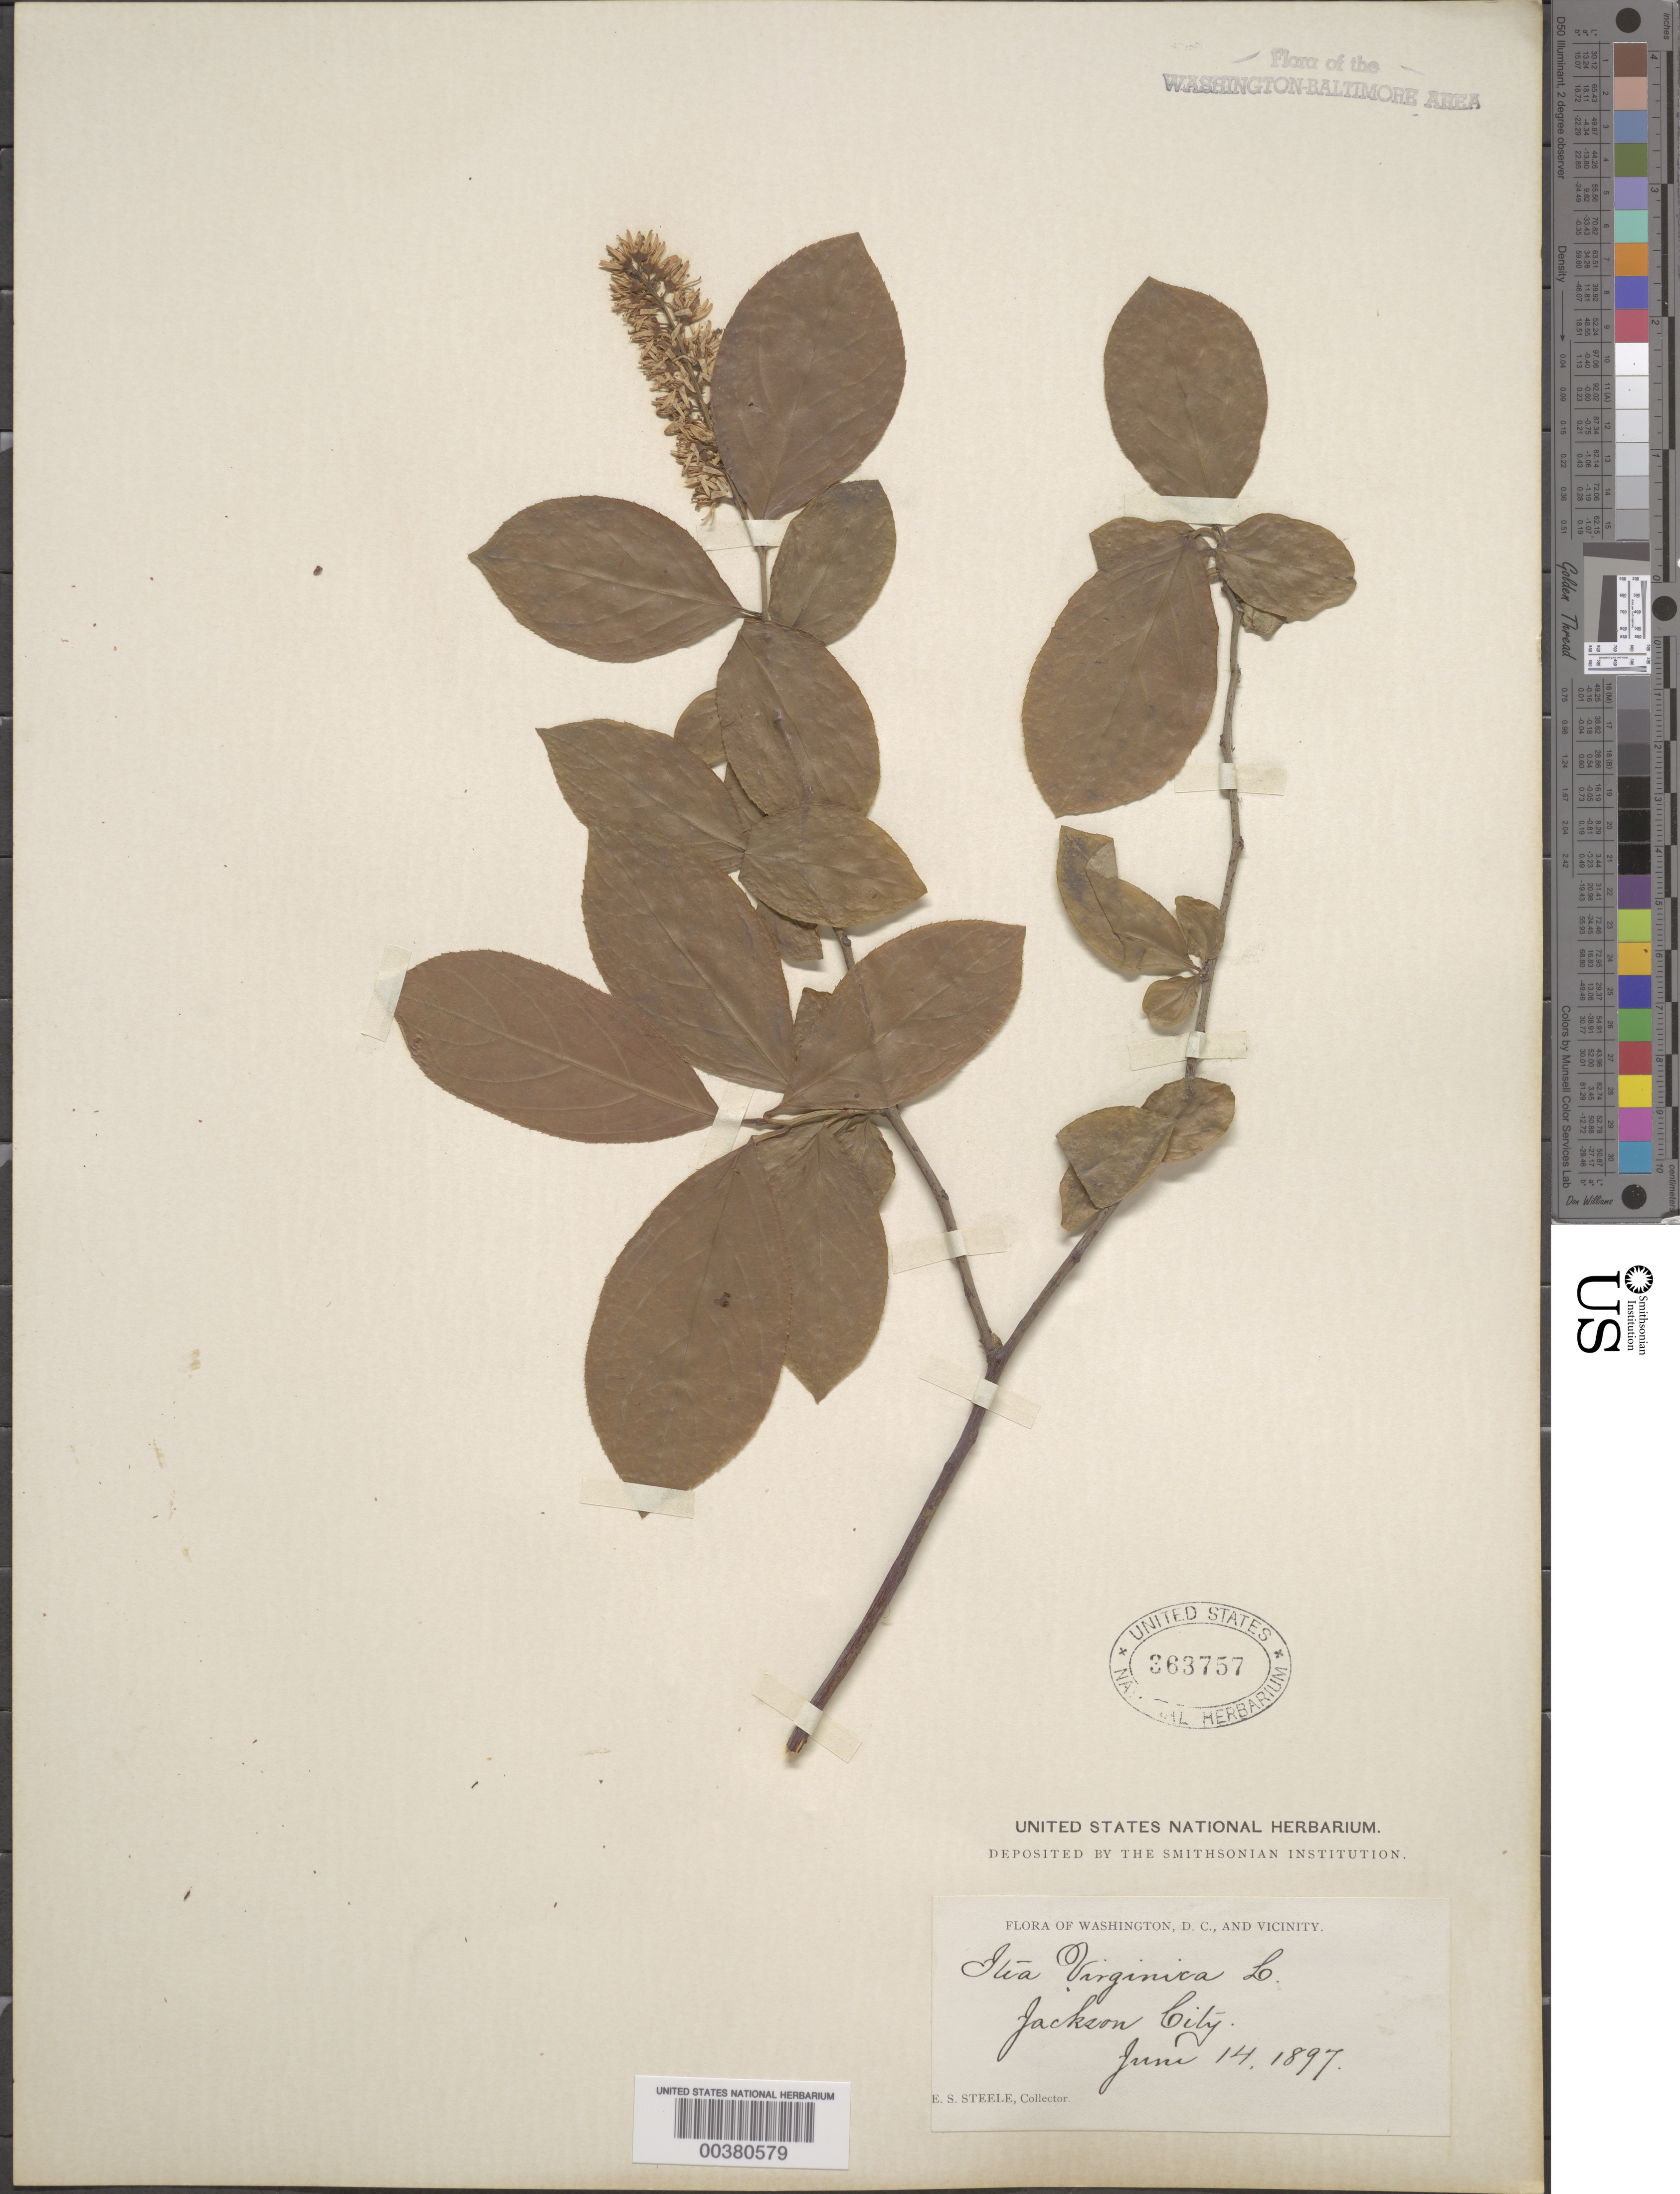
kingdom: Plantae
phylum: Tracheophyta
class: Magnoliopsida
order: Saxifragales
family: Iteaceae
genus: Itea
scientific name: Itea virginica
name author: L.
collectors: E. Steele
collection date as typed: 14 Jun 1897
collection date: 1897-06-14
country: United States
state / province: Virginia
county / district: Arlington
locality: Jackson City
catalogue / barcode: US 363757